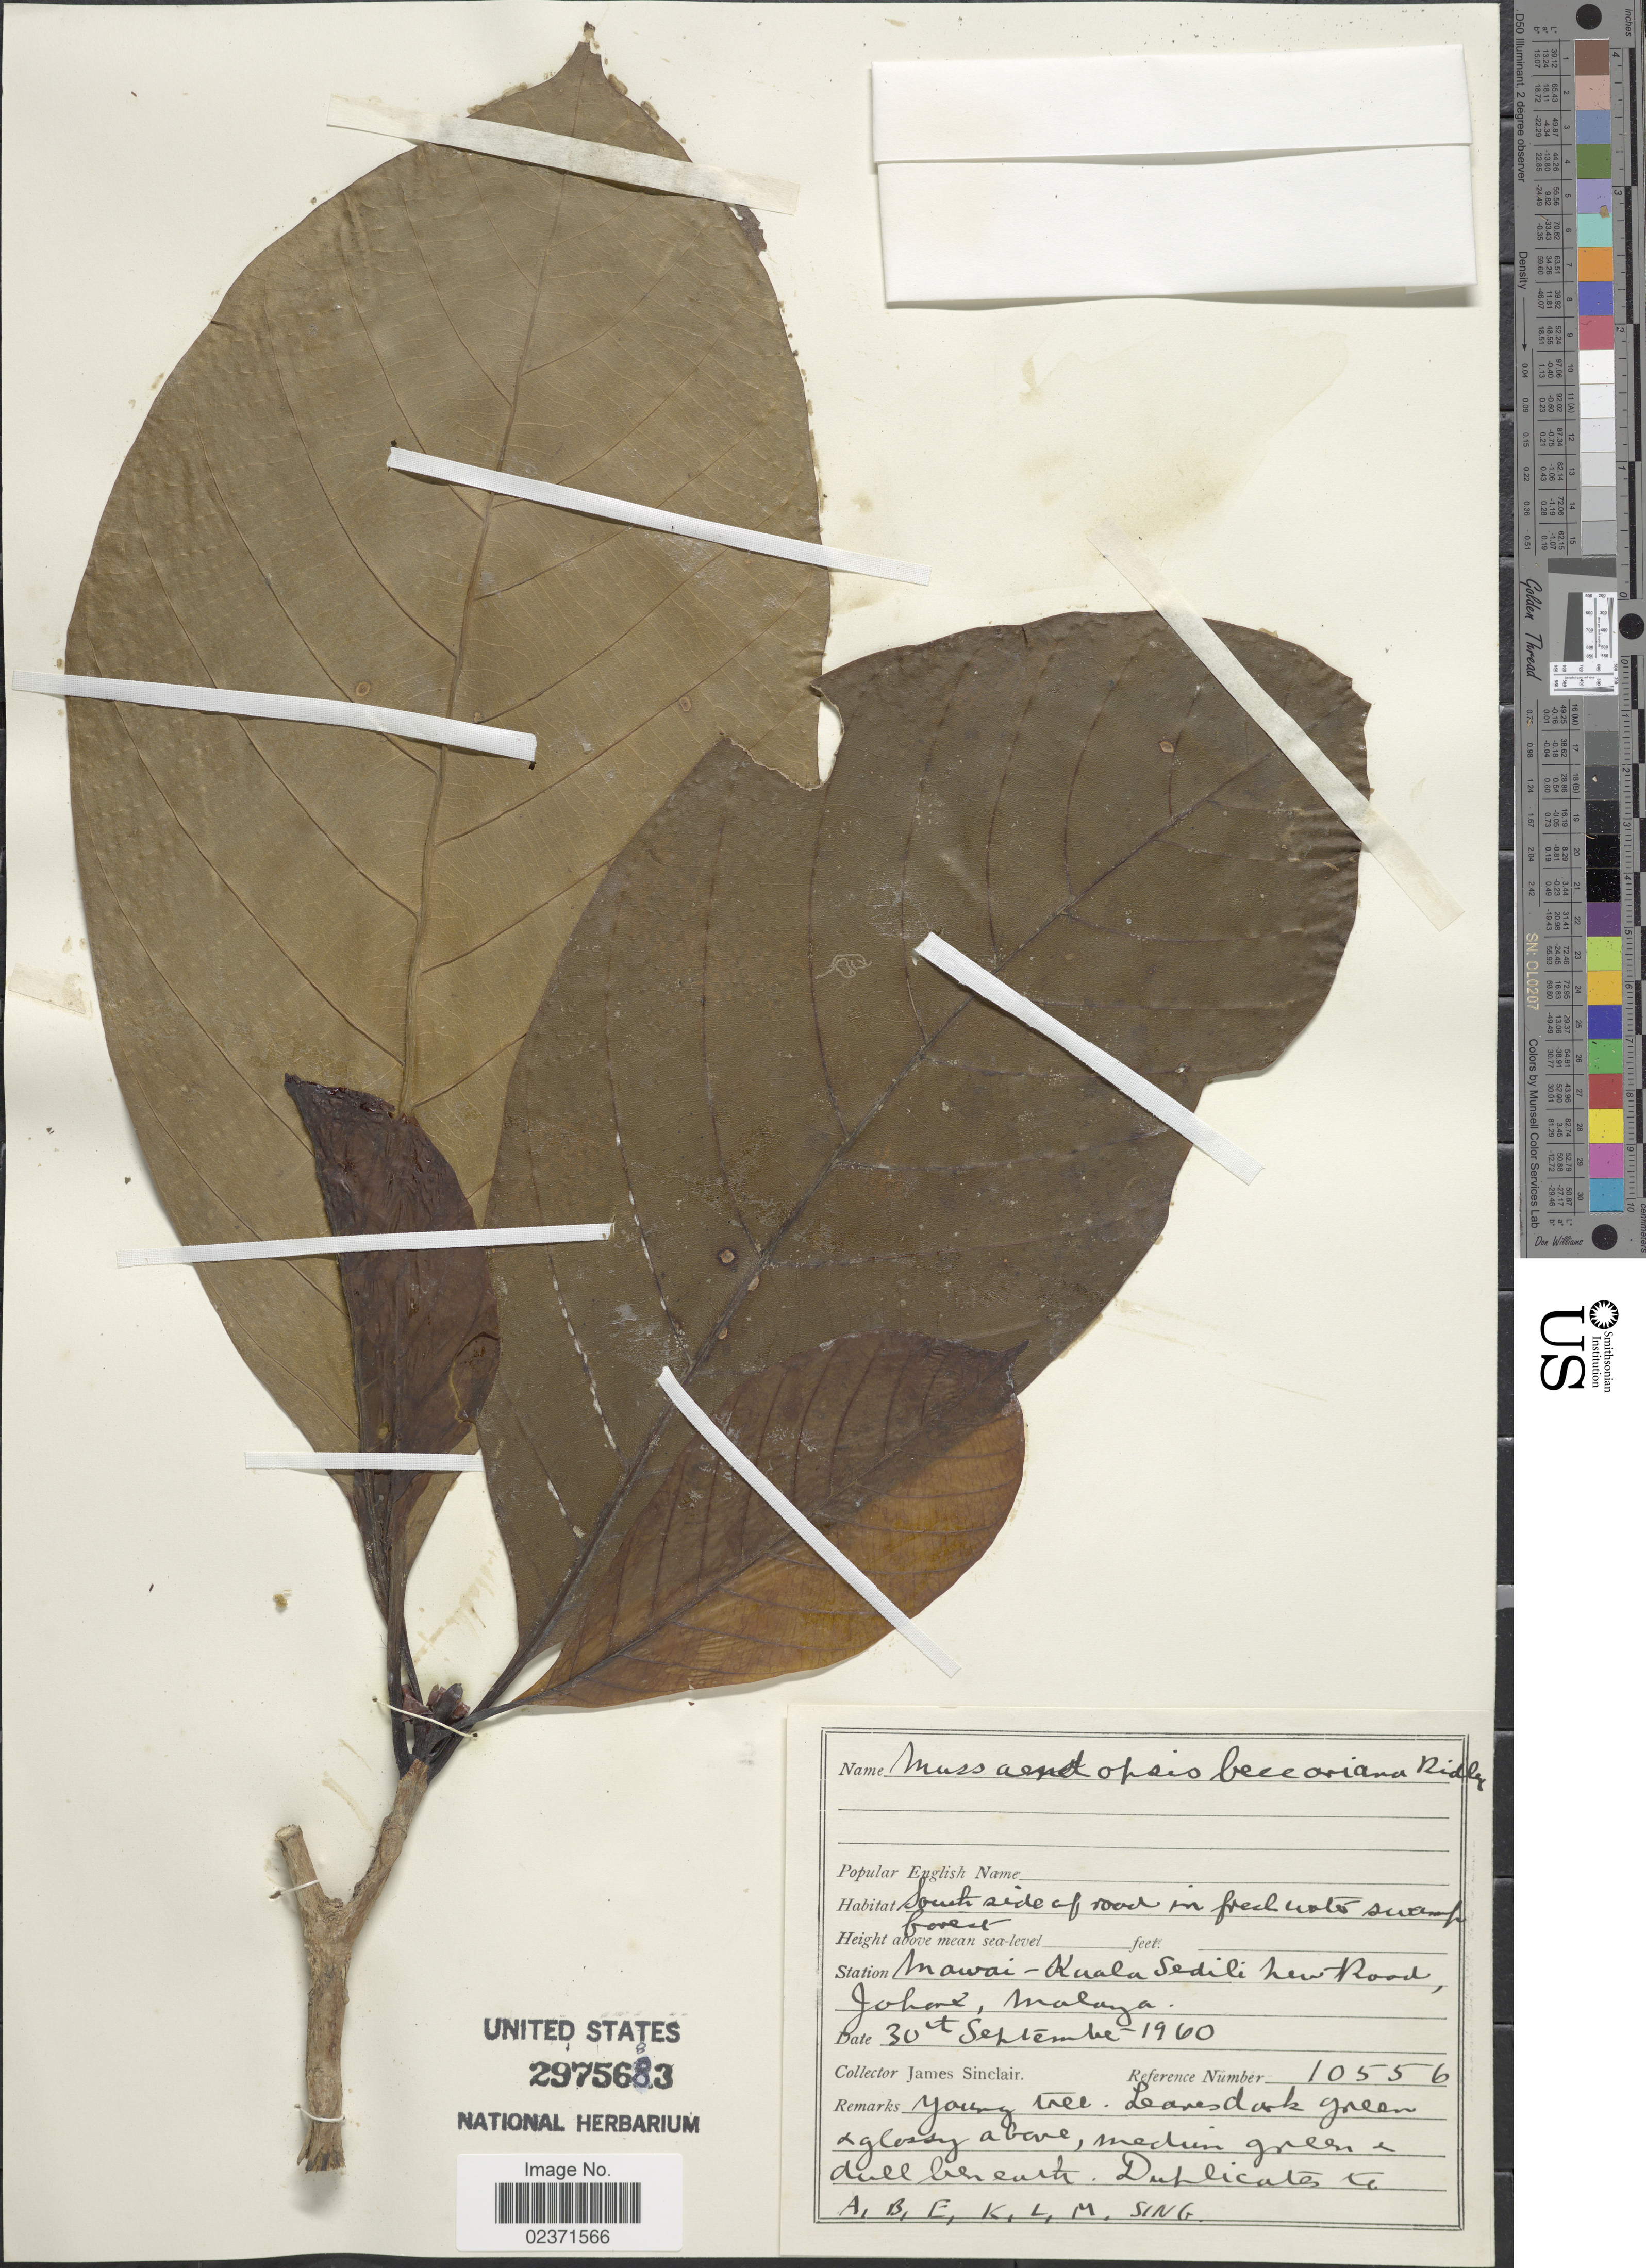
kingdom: Plantae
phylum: Tracheophyta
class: Magnoliopsida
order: Gentianales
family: Rubiaceae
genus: Mussaenda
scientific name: Mussaenda mutabilis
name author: Hemsl.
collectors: J. Sinclair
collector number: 10556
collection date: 1960-09-30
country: Malaysia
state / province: Johor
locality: Mawai-Kuala Sedili New Road, Malaya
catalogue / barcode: US 2975683